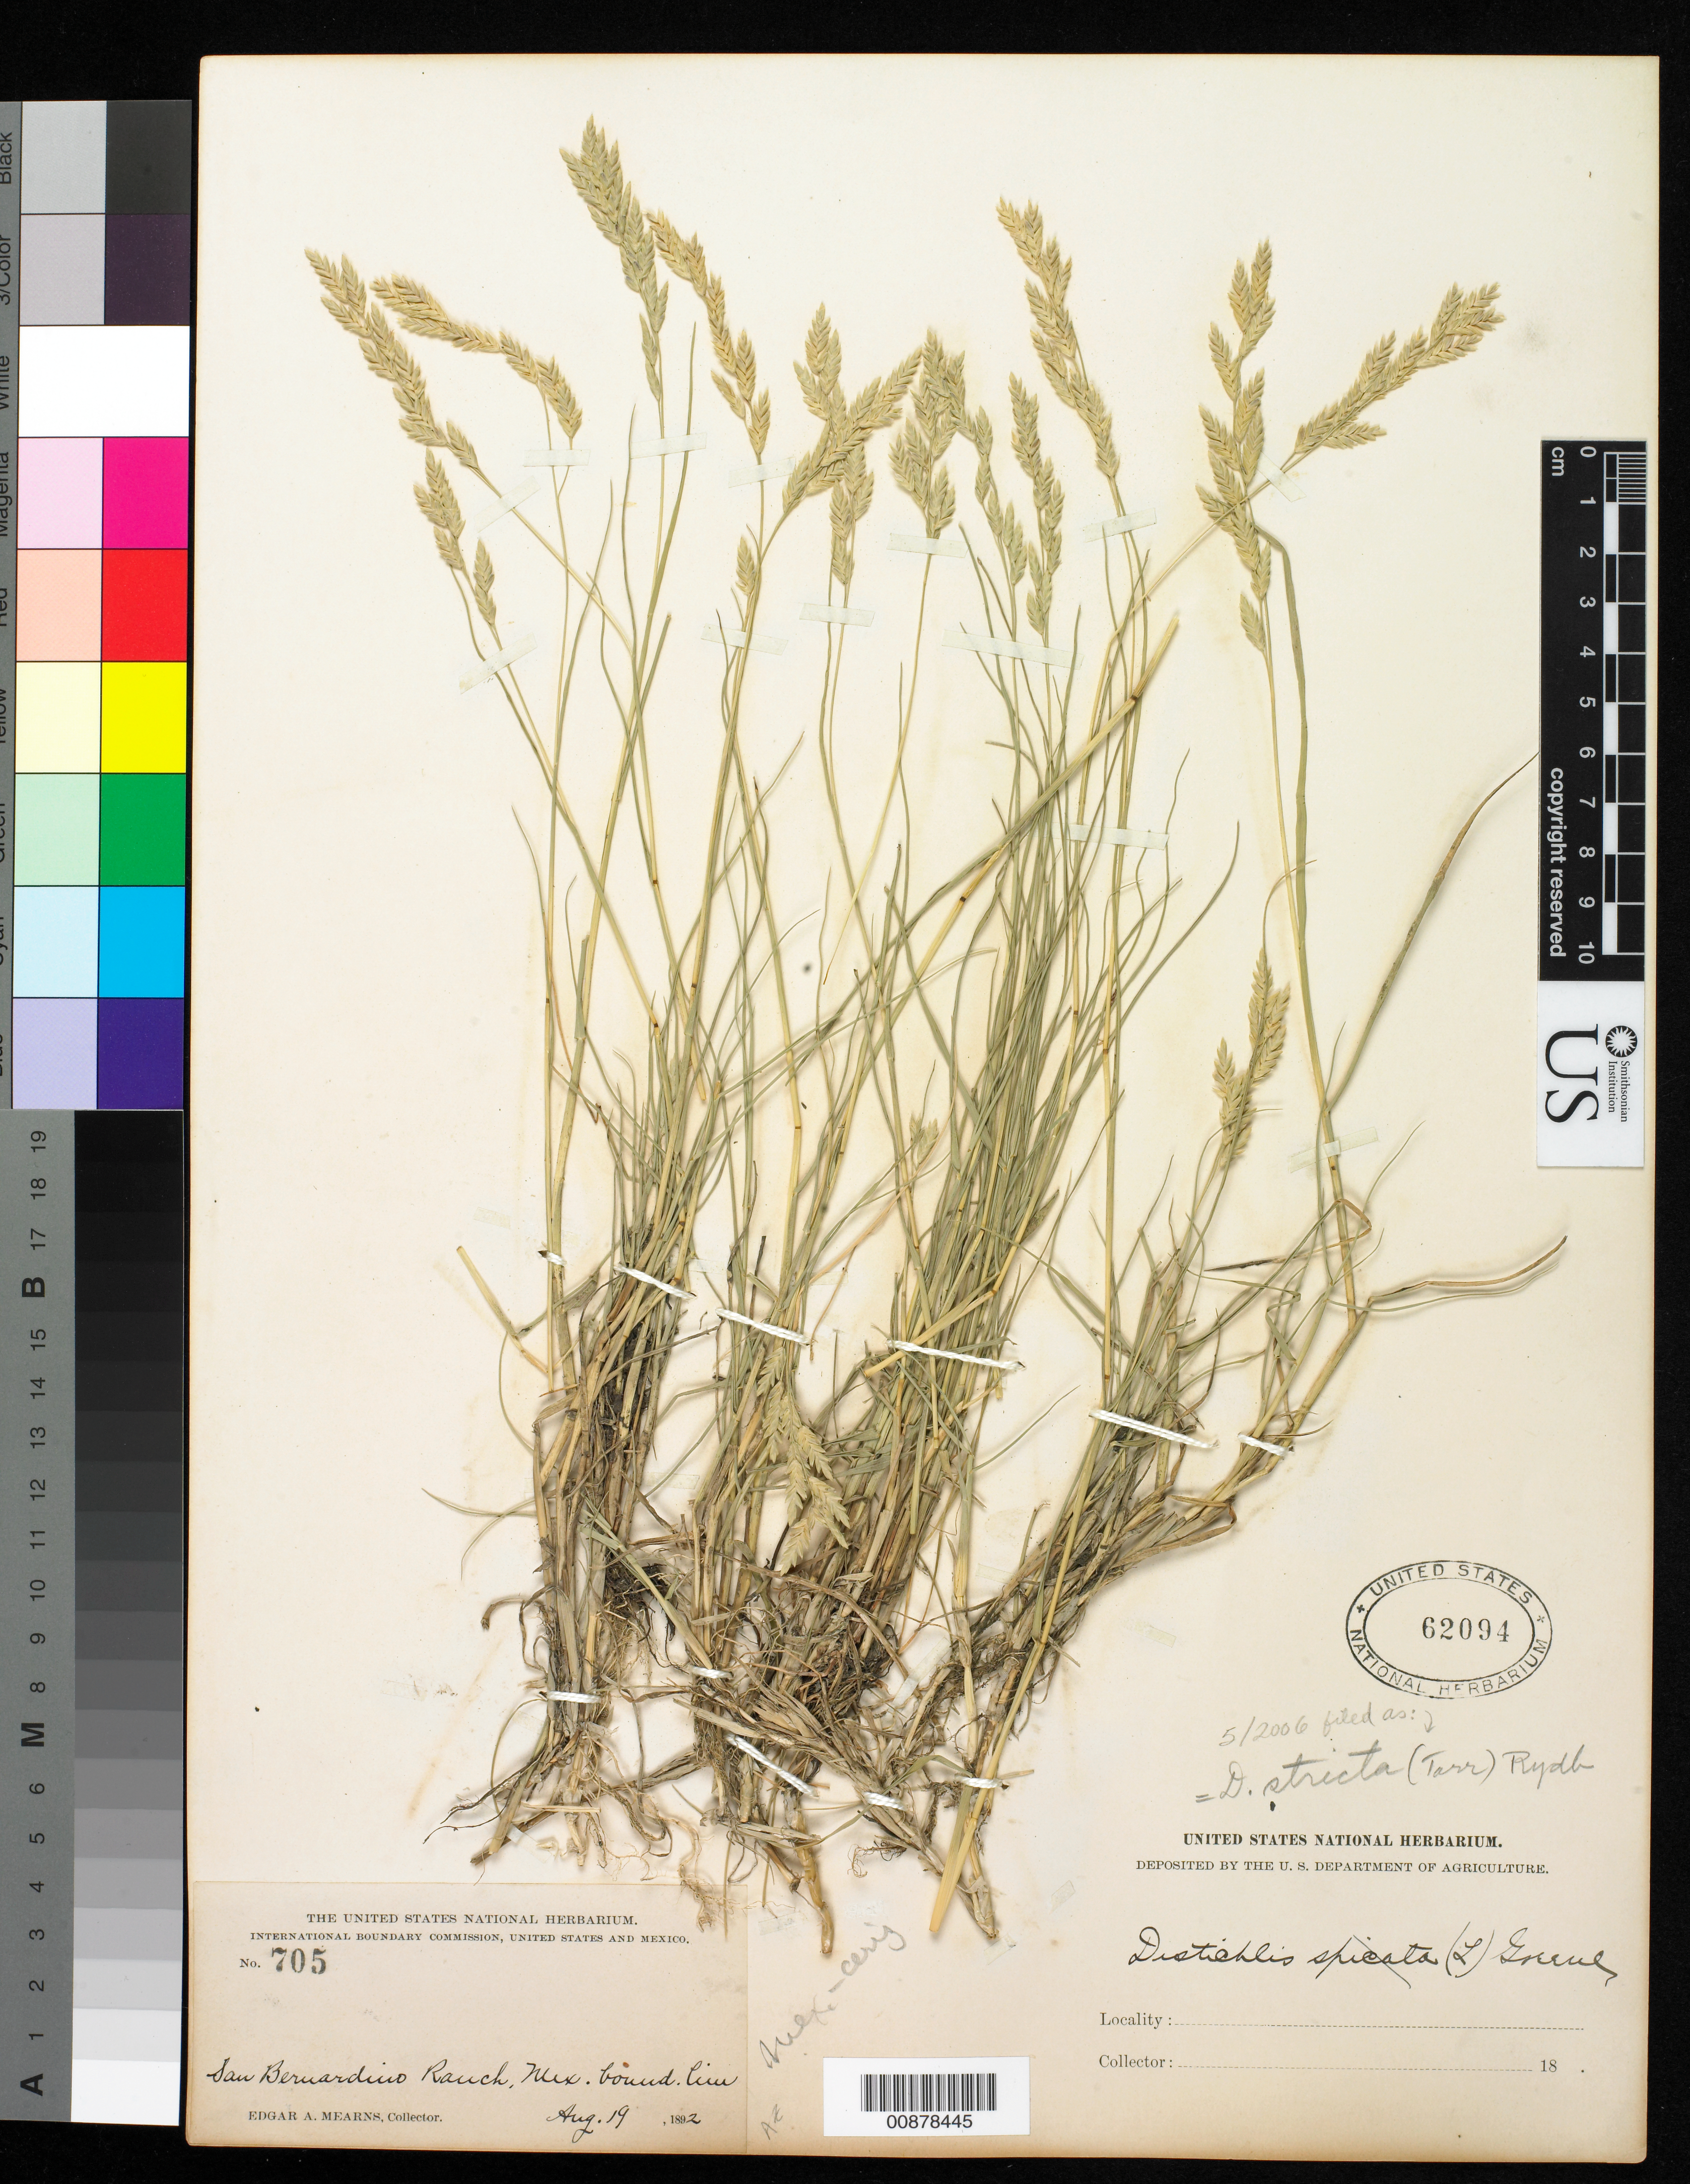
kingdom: Plantae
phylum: Tracheophyta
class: Liliopsida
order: Poales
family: Poaceae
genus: Distichlis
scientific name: Distichlis stricta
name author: (Torr.) Rydb.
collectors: E. A. Mearns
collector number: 705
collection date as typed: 19 Aug 1892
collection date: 1892-08-19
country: United States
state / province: Arizona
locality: San Bernardino Ranch, Mexican Boundary Line.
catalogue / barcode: US 62094